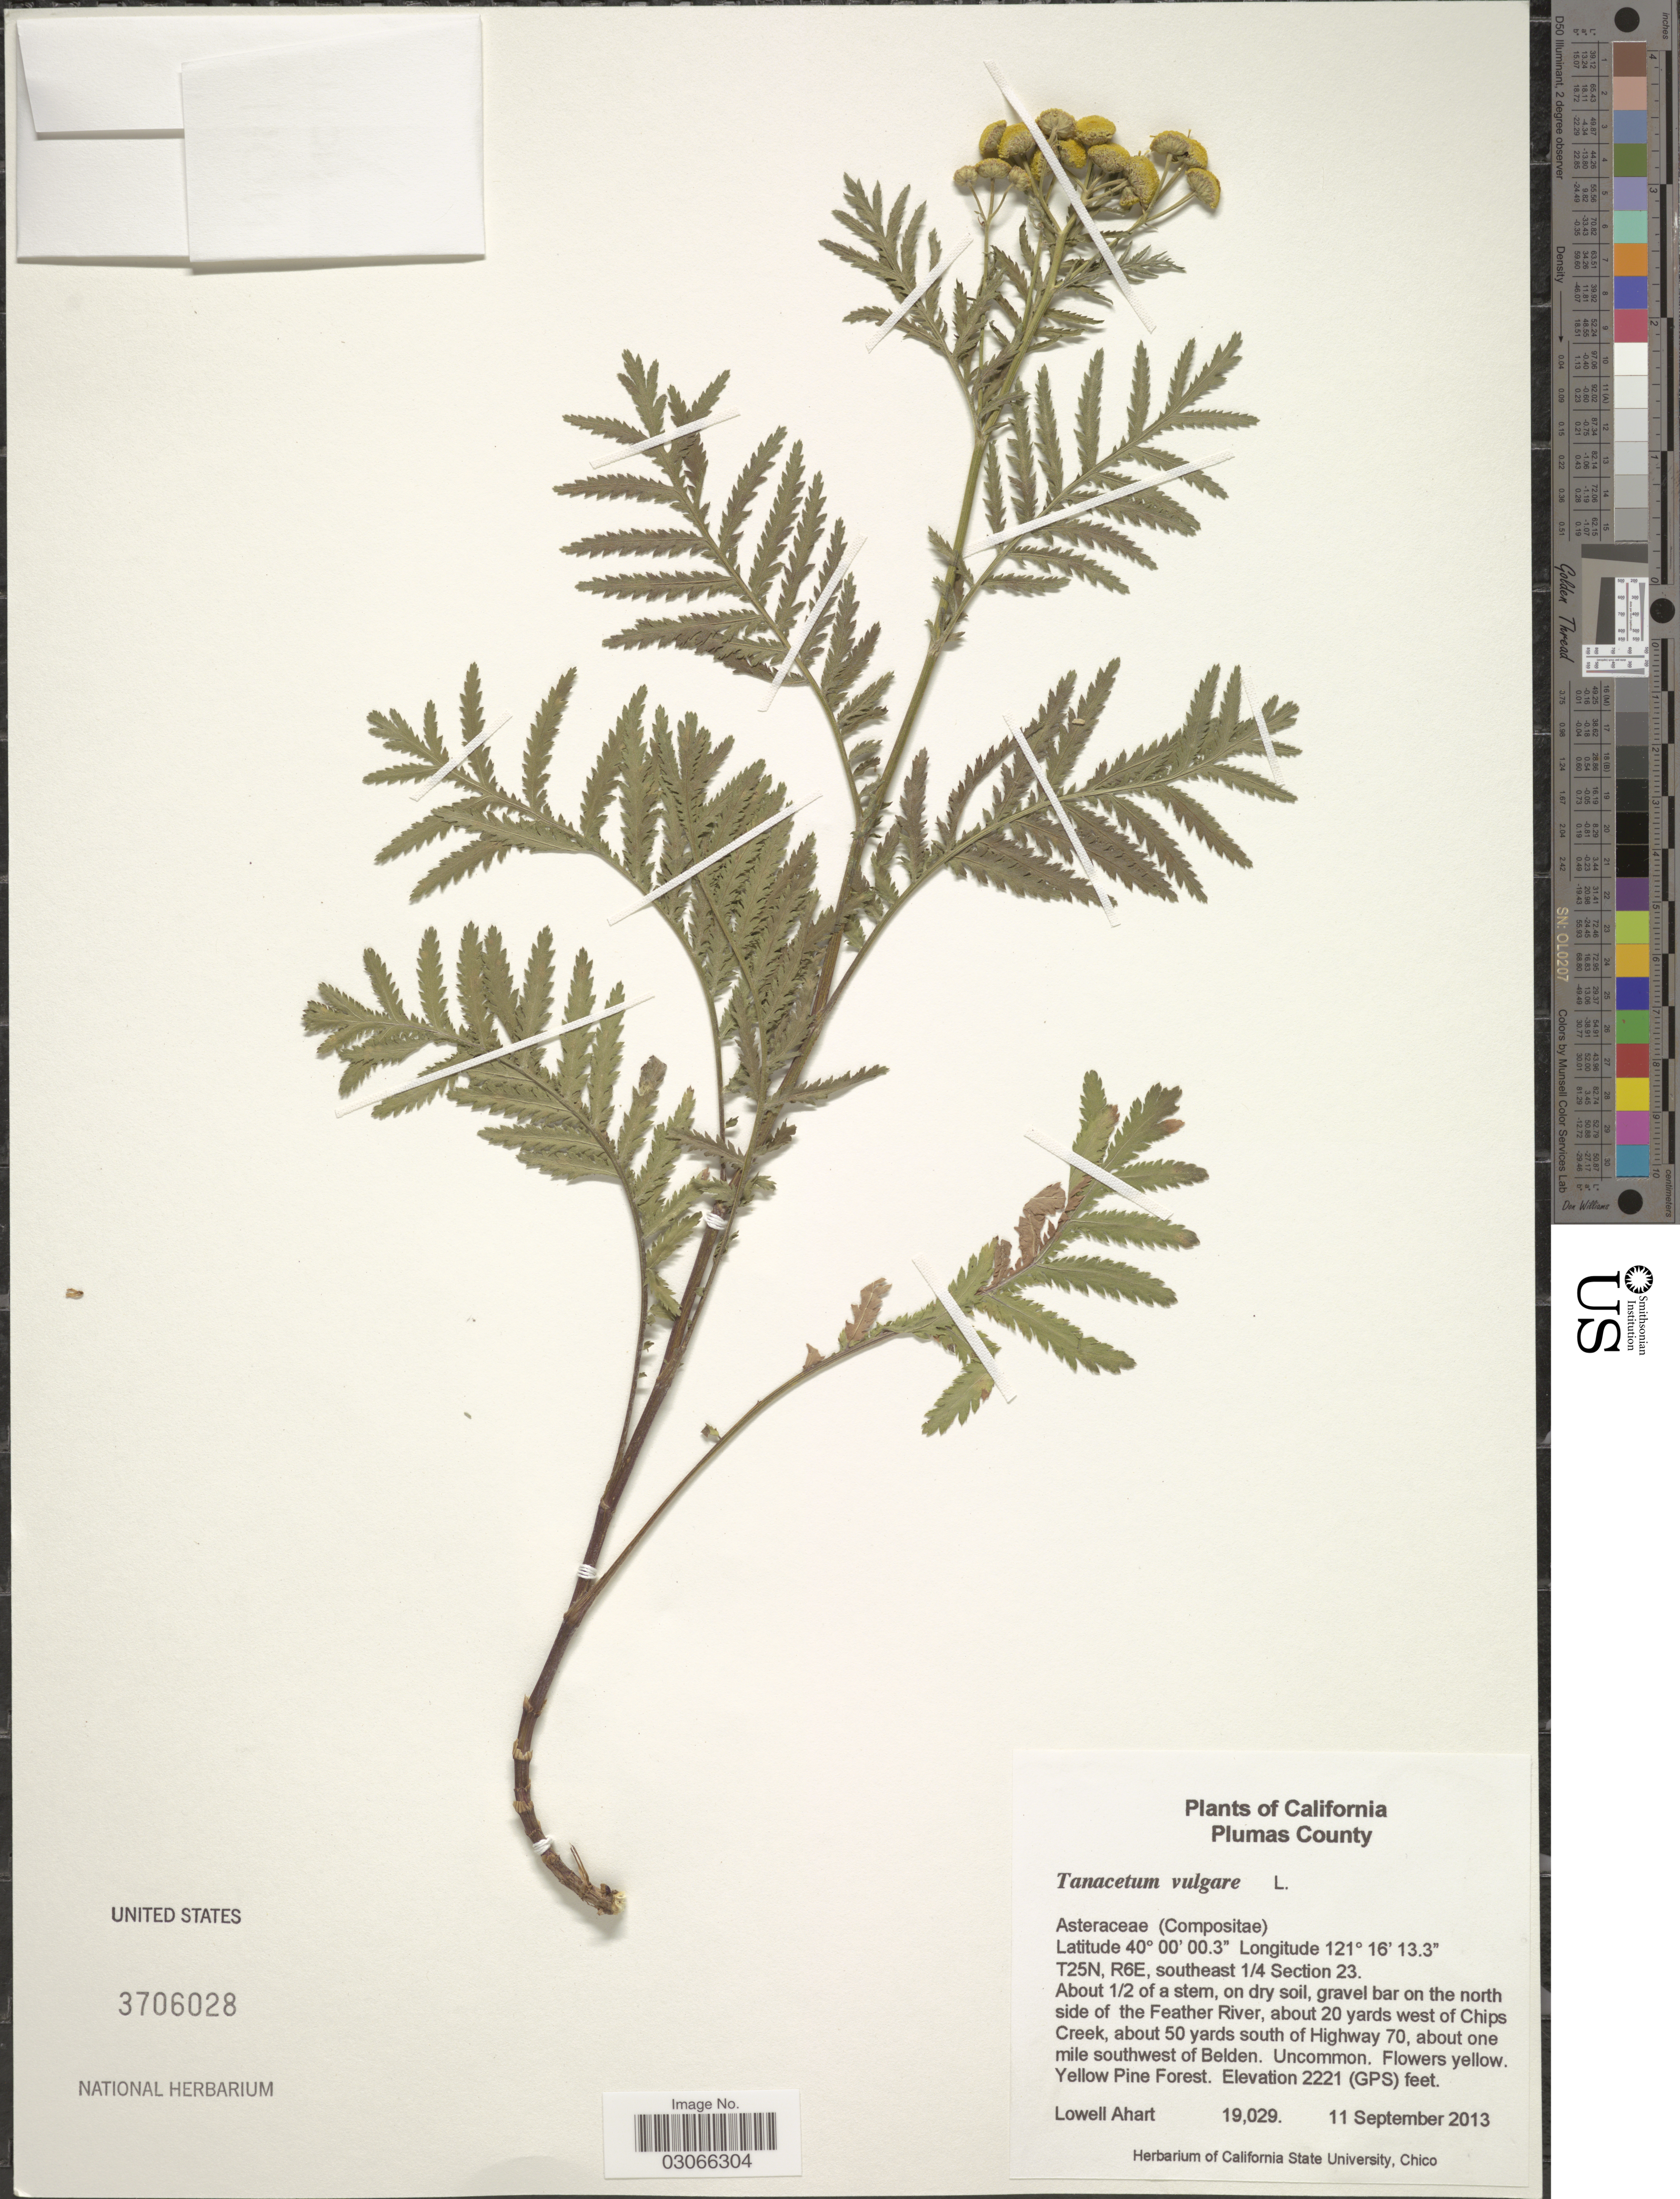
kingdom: Plantae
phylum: Tracheophyta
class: Magnoliopsida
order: Asterales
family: Asteraceae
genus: Tanacetum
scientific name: Tanacetum vulgare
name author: L.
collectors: L. Ahart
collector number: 19029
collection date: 2013-09-11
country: United States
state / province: California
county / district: Plumas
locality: Plumas County. T25N, R6E, southeast 1/4 Section 23. About 1/2 of a stem. Gravel bar on the north side of the Feather River, about 20 yards west of Chips Creek, about 50 yards south of Highway 70, about one mile southwest of Belden.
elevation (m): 677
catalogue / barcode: US 3706028